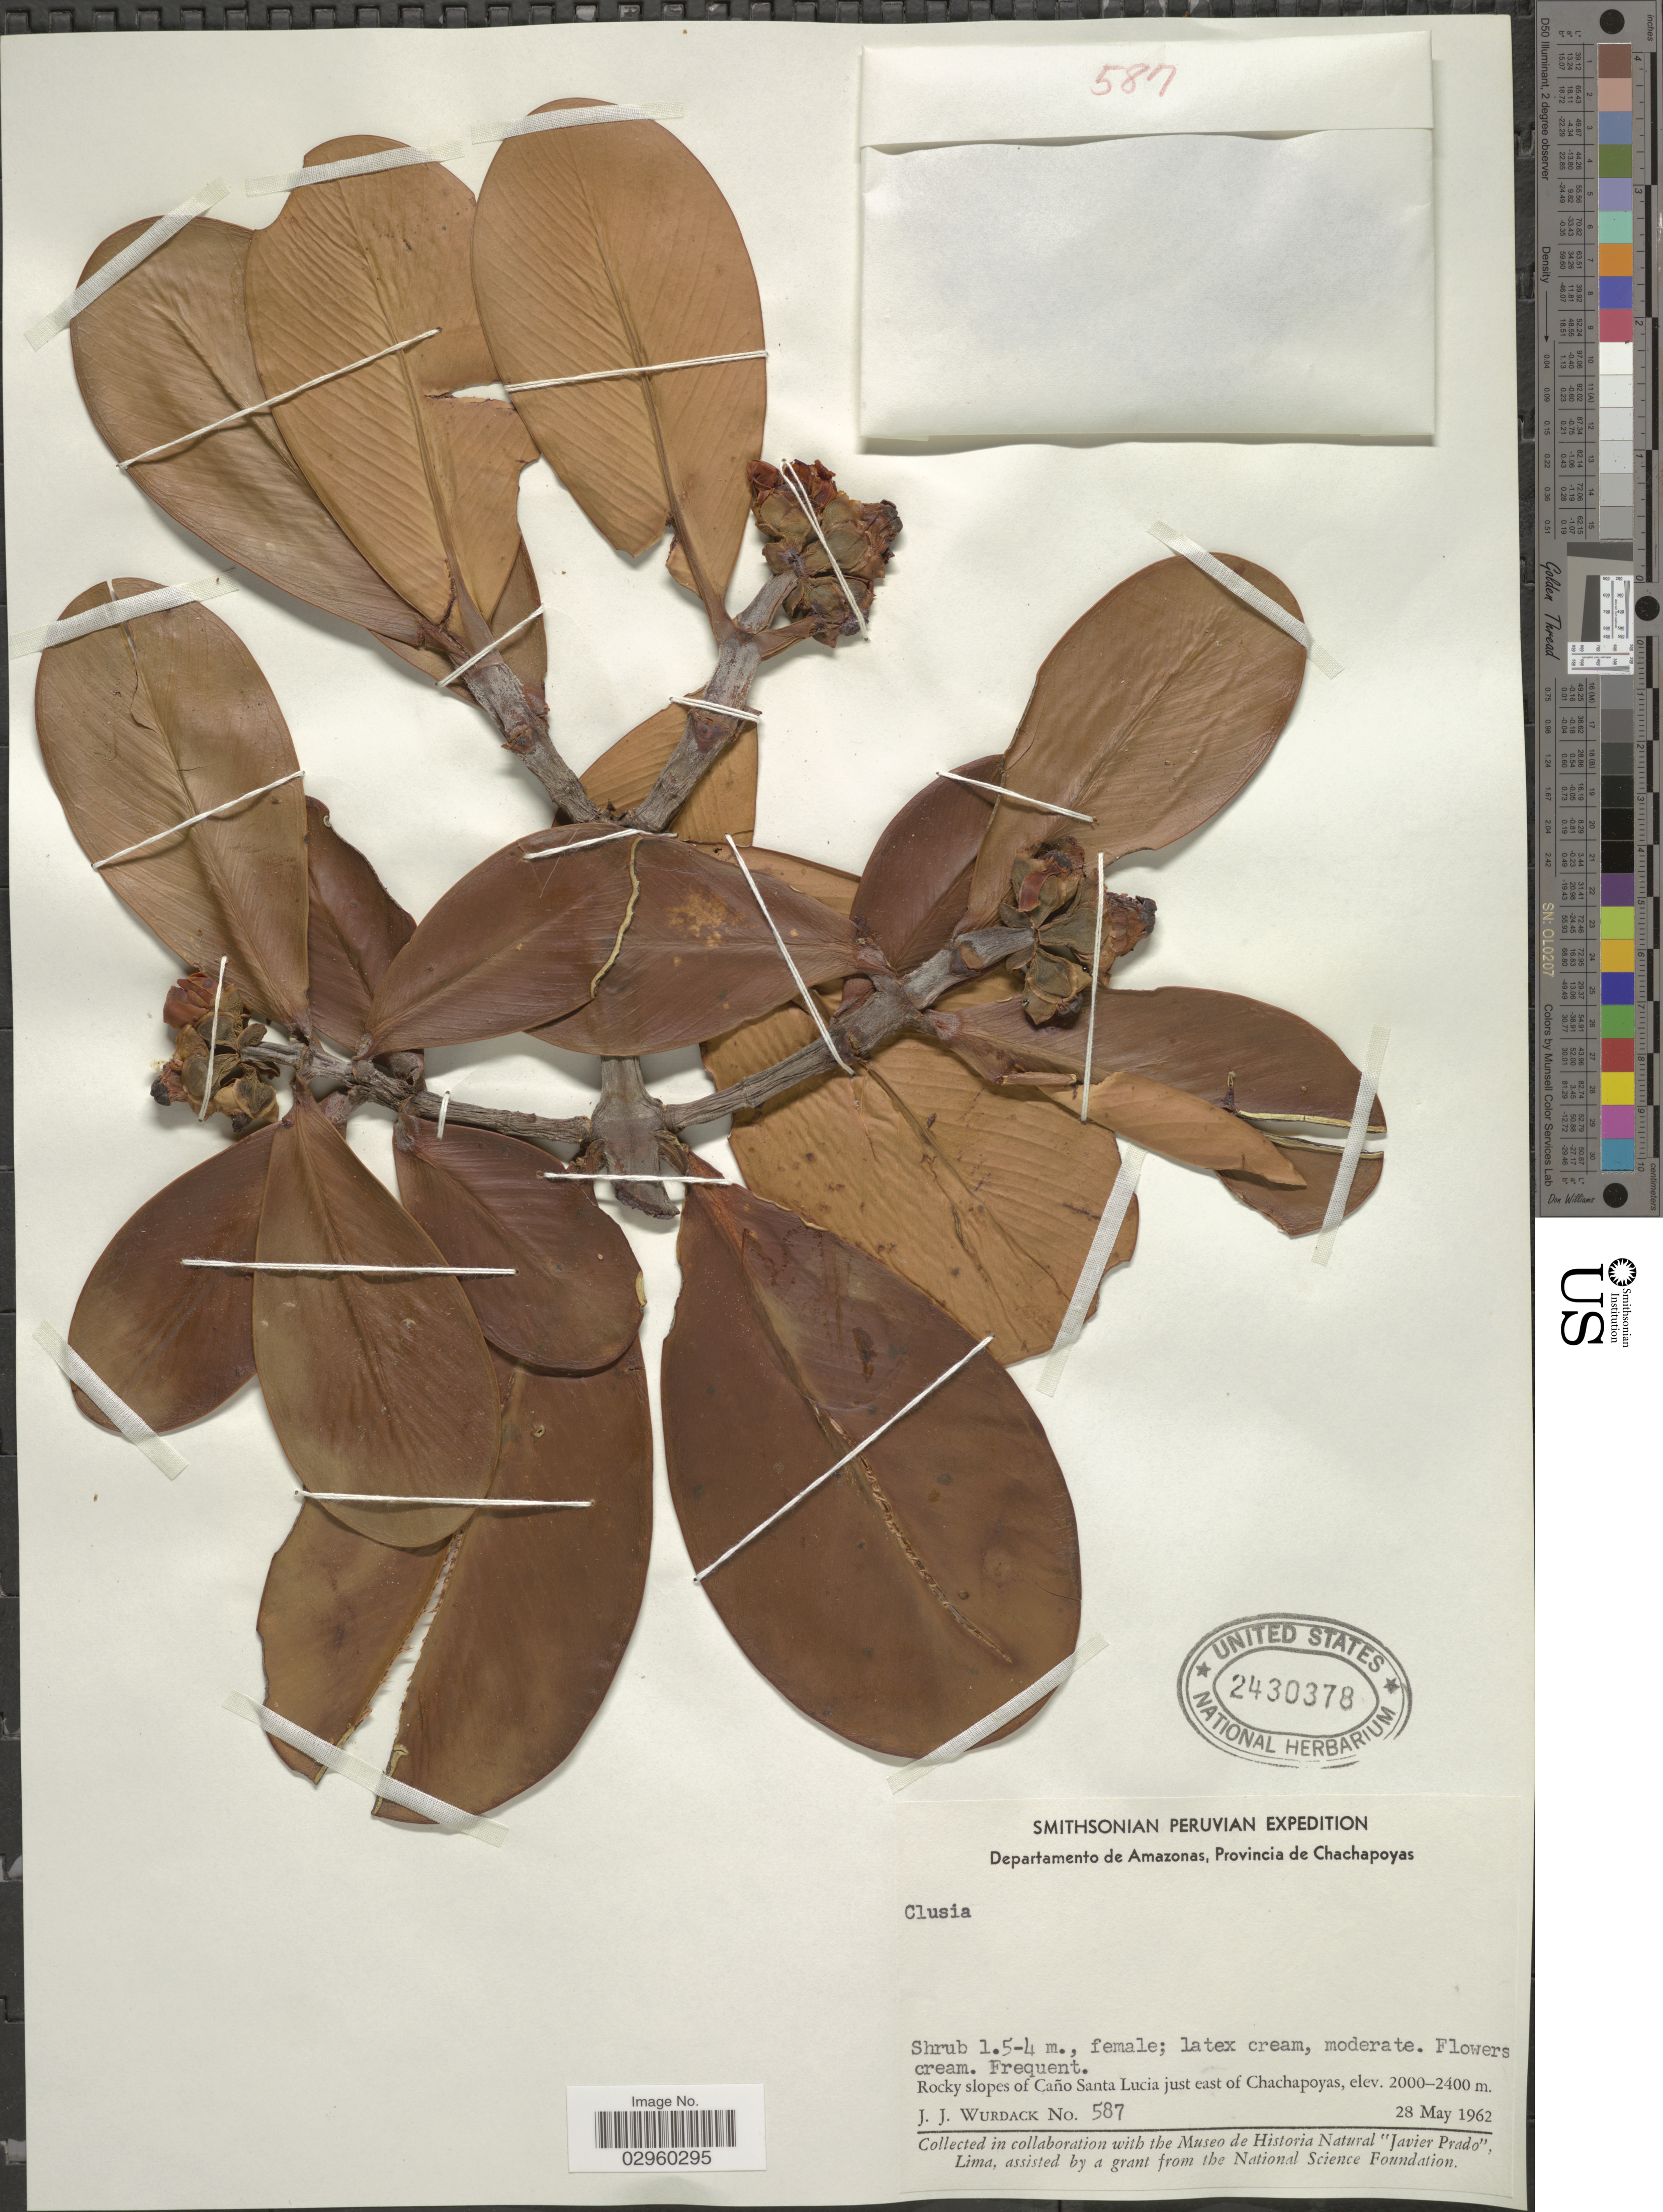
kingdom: Plantae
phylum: Tracheophyta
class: Magnoliopsida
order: Malpighiales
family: Clusiaceae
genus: Clusia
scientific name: Clusia sp.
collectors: J. J. Wurdack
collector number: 587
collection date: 1962-05-28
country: Peru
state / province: Amazonas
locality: Departamento de Amazonas, Provincia de Chachapoyas. Rocky slopes of Caño Santa Lucia just east of Chachapoyas.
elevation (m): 2000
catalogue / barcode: US 2430378